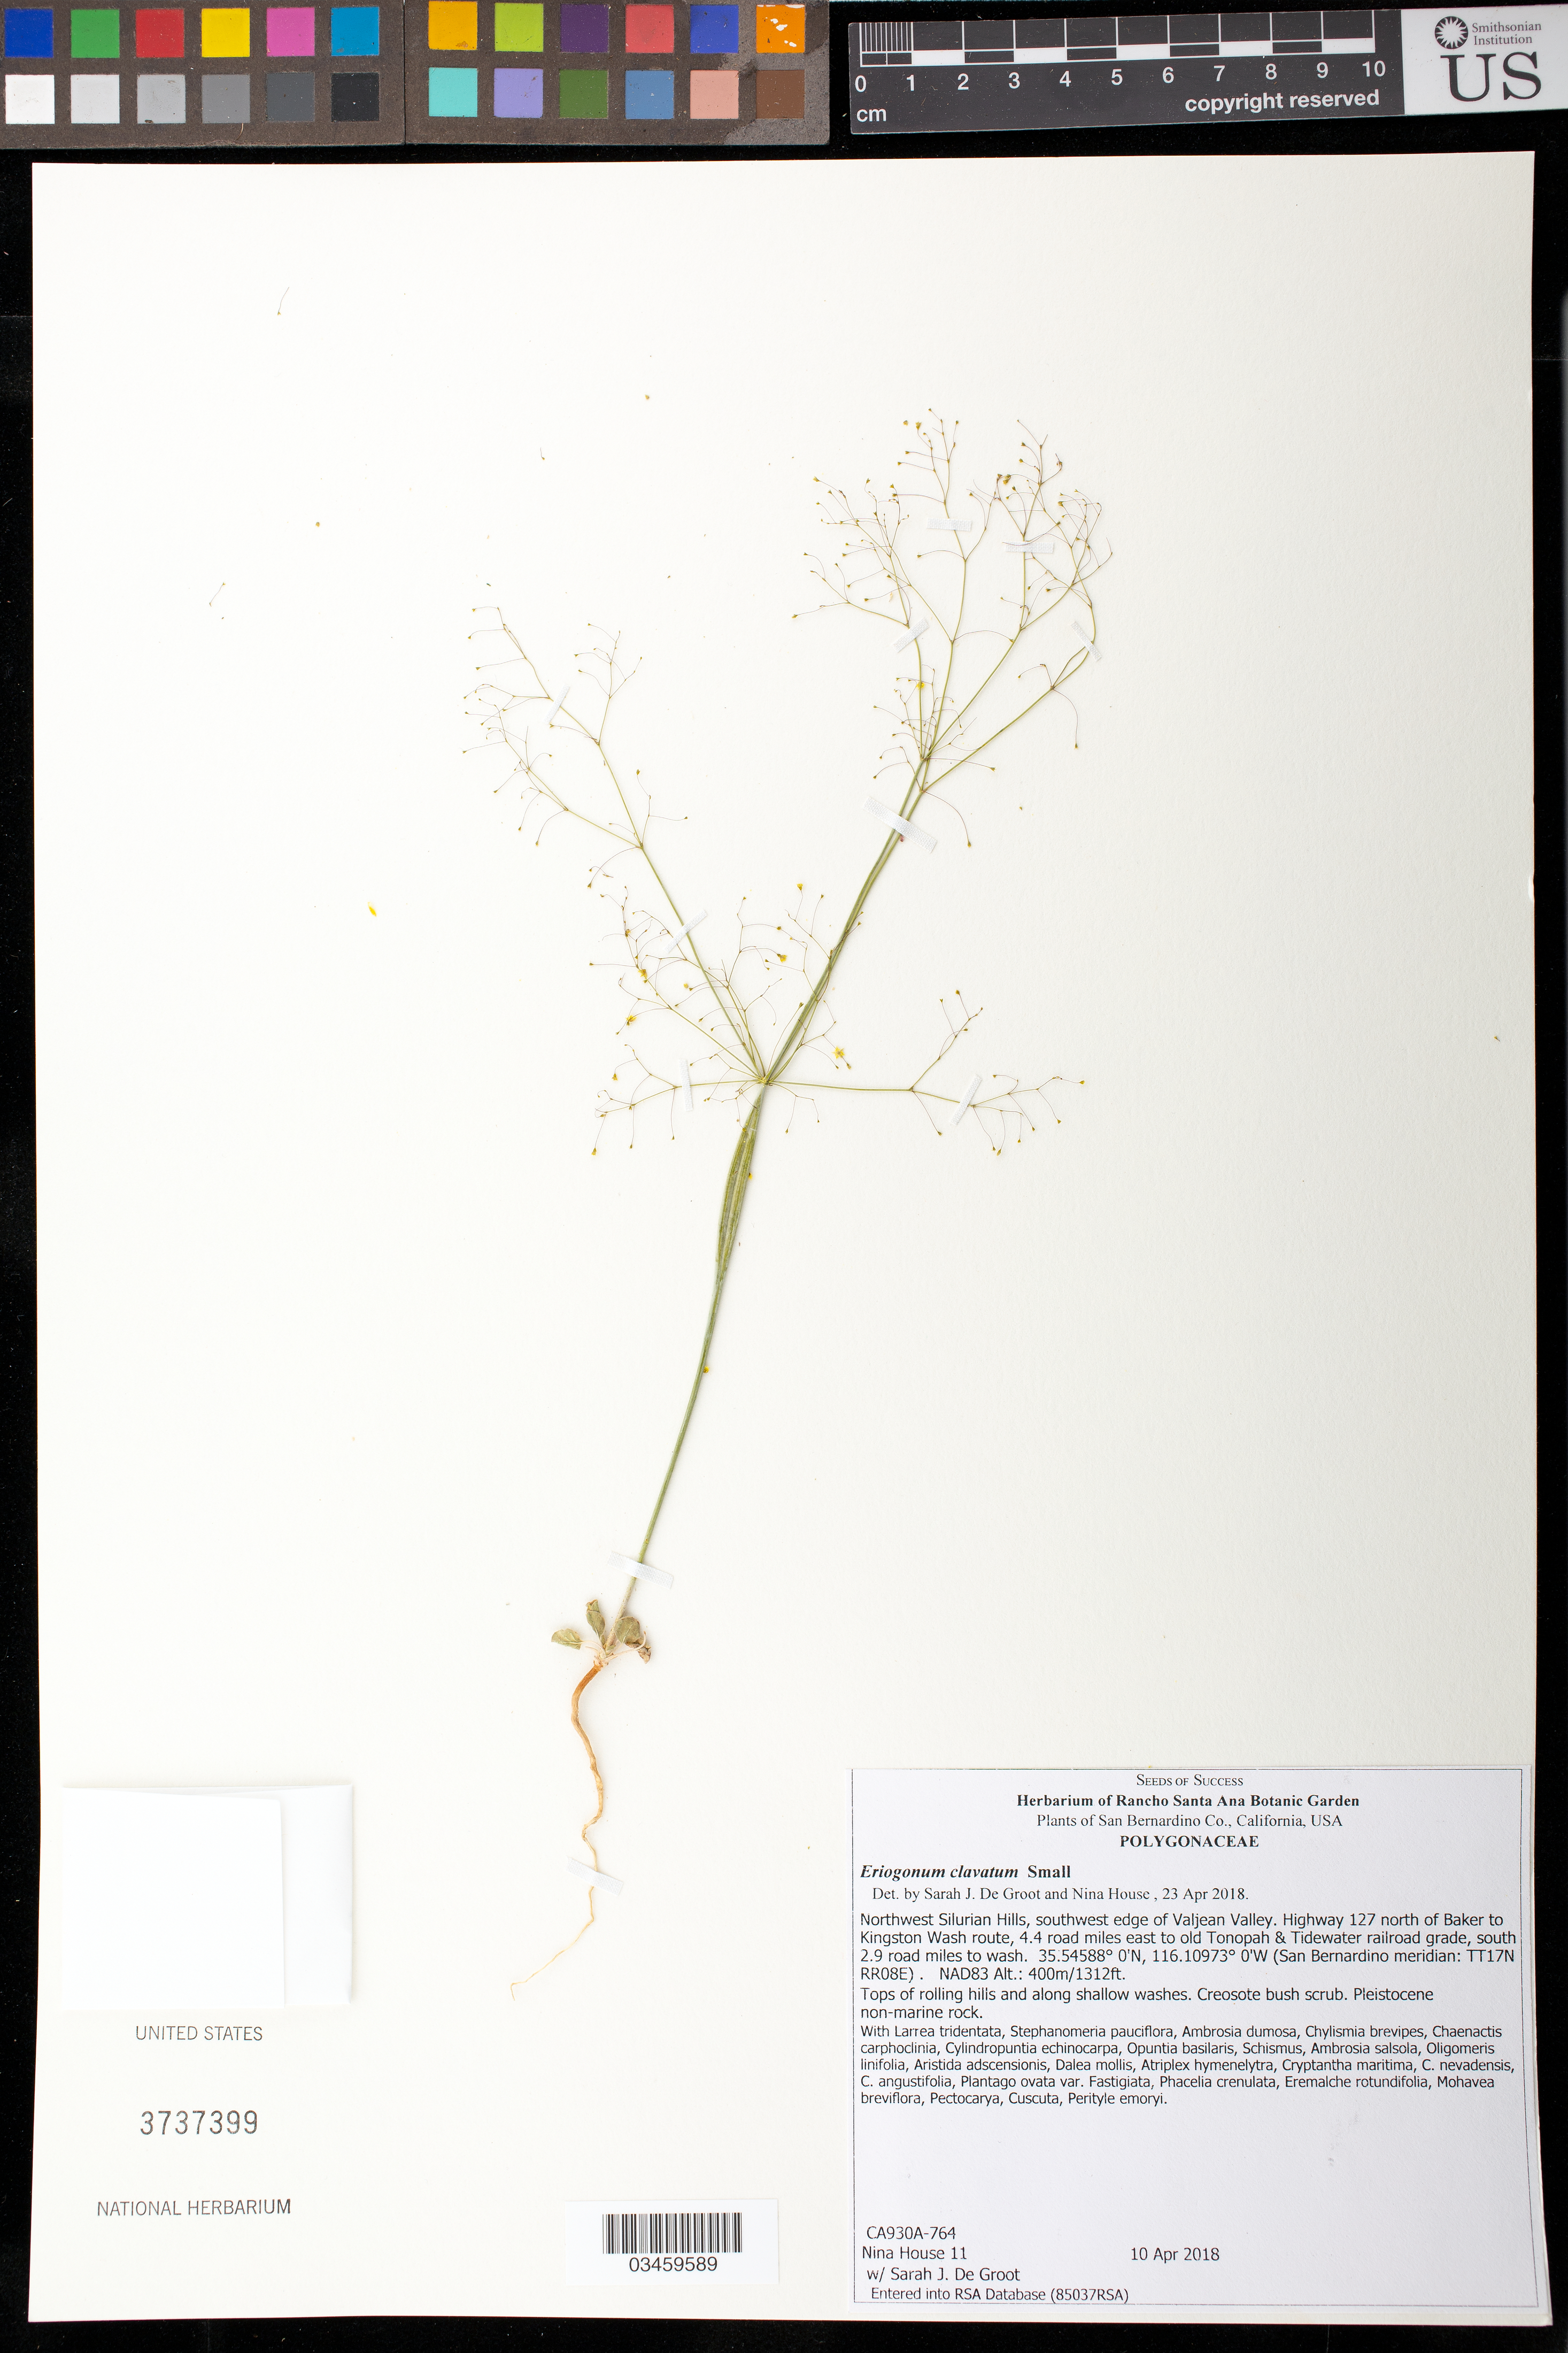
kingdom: Plantae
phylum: Tracheophyta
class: Magnoliopsida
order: Caryophyllales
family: Polygonaceae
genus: Eriogonum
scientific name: Eriogonum clavatum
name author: Small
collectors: N. House & S. De Groot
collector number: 11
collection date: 2018-04-10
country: United States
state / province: California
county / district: San Bernardino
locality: NW of the Silurian Hills, SW edge of Valjean Valley, Hwy 127 N of Baker to Kingston Wash Route, 4.4 road mi E to old Tonopah and Tidewater railroad grade, S 2.9 road mi to wash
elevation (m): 400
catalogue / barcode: US 3737399